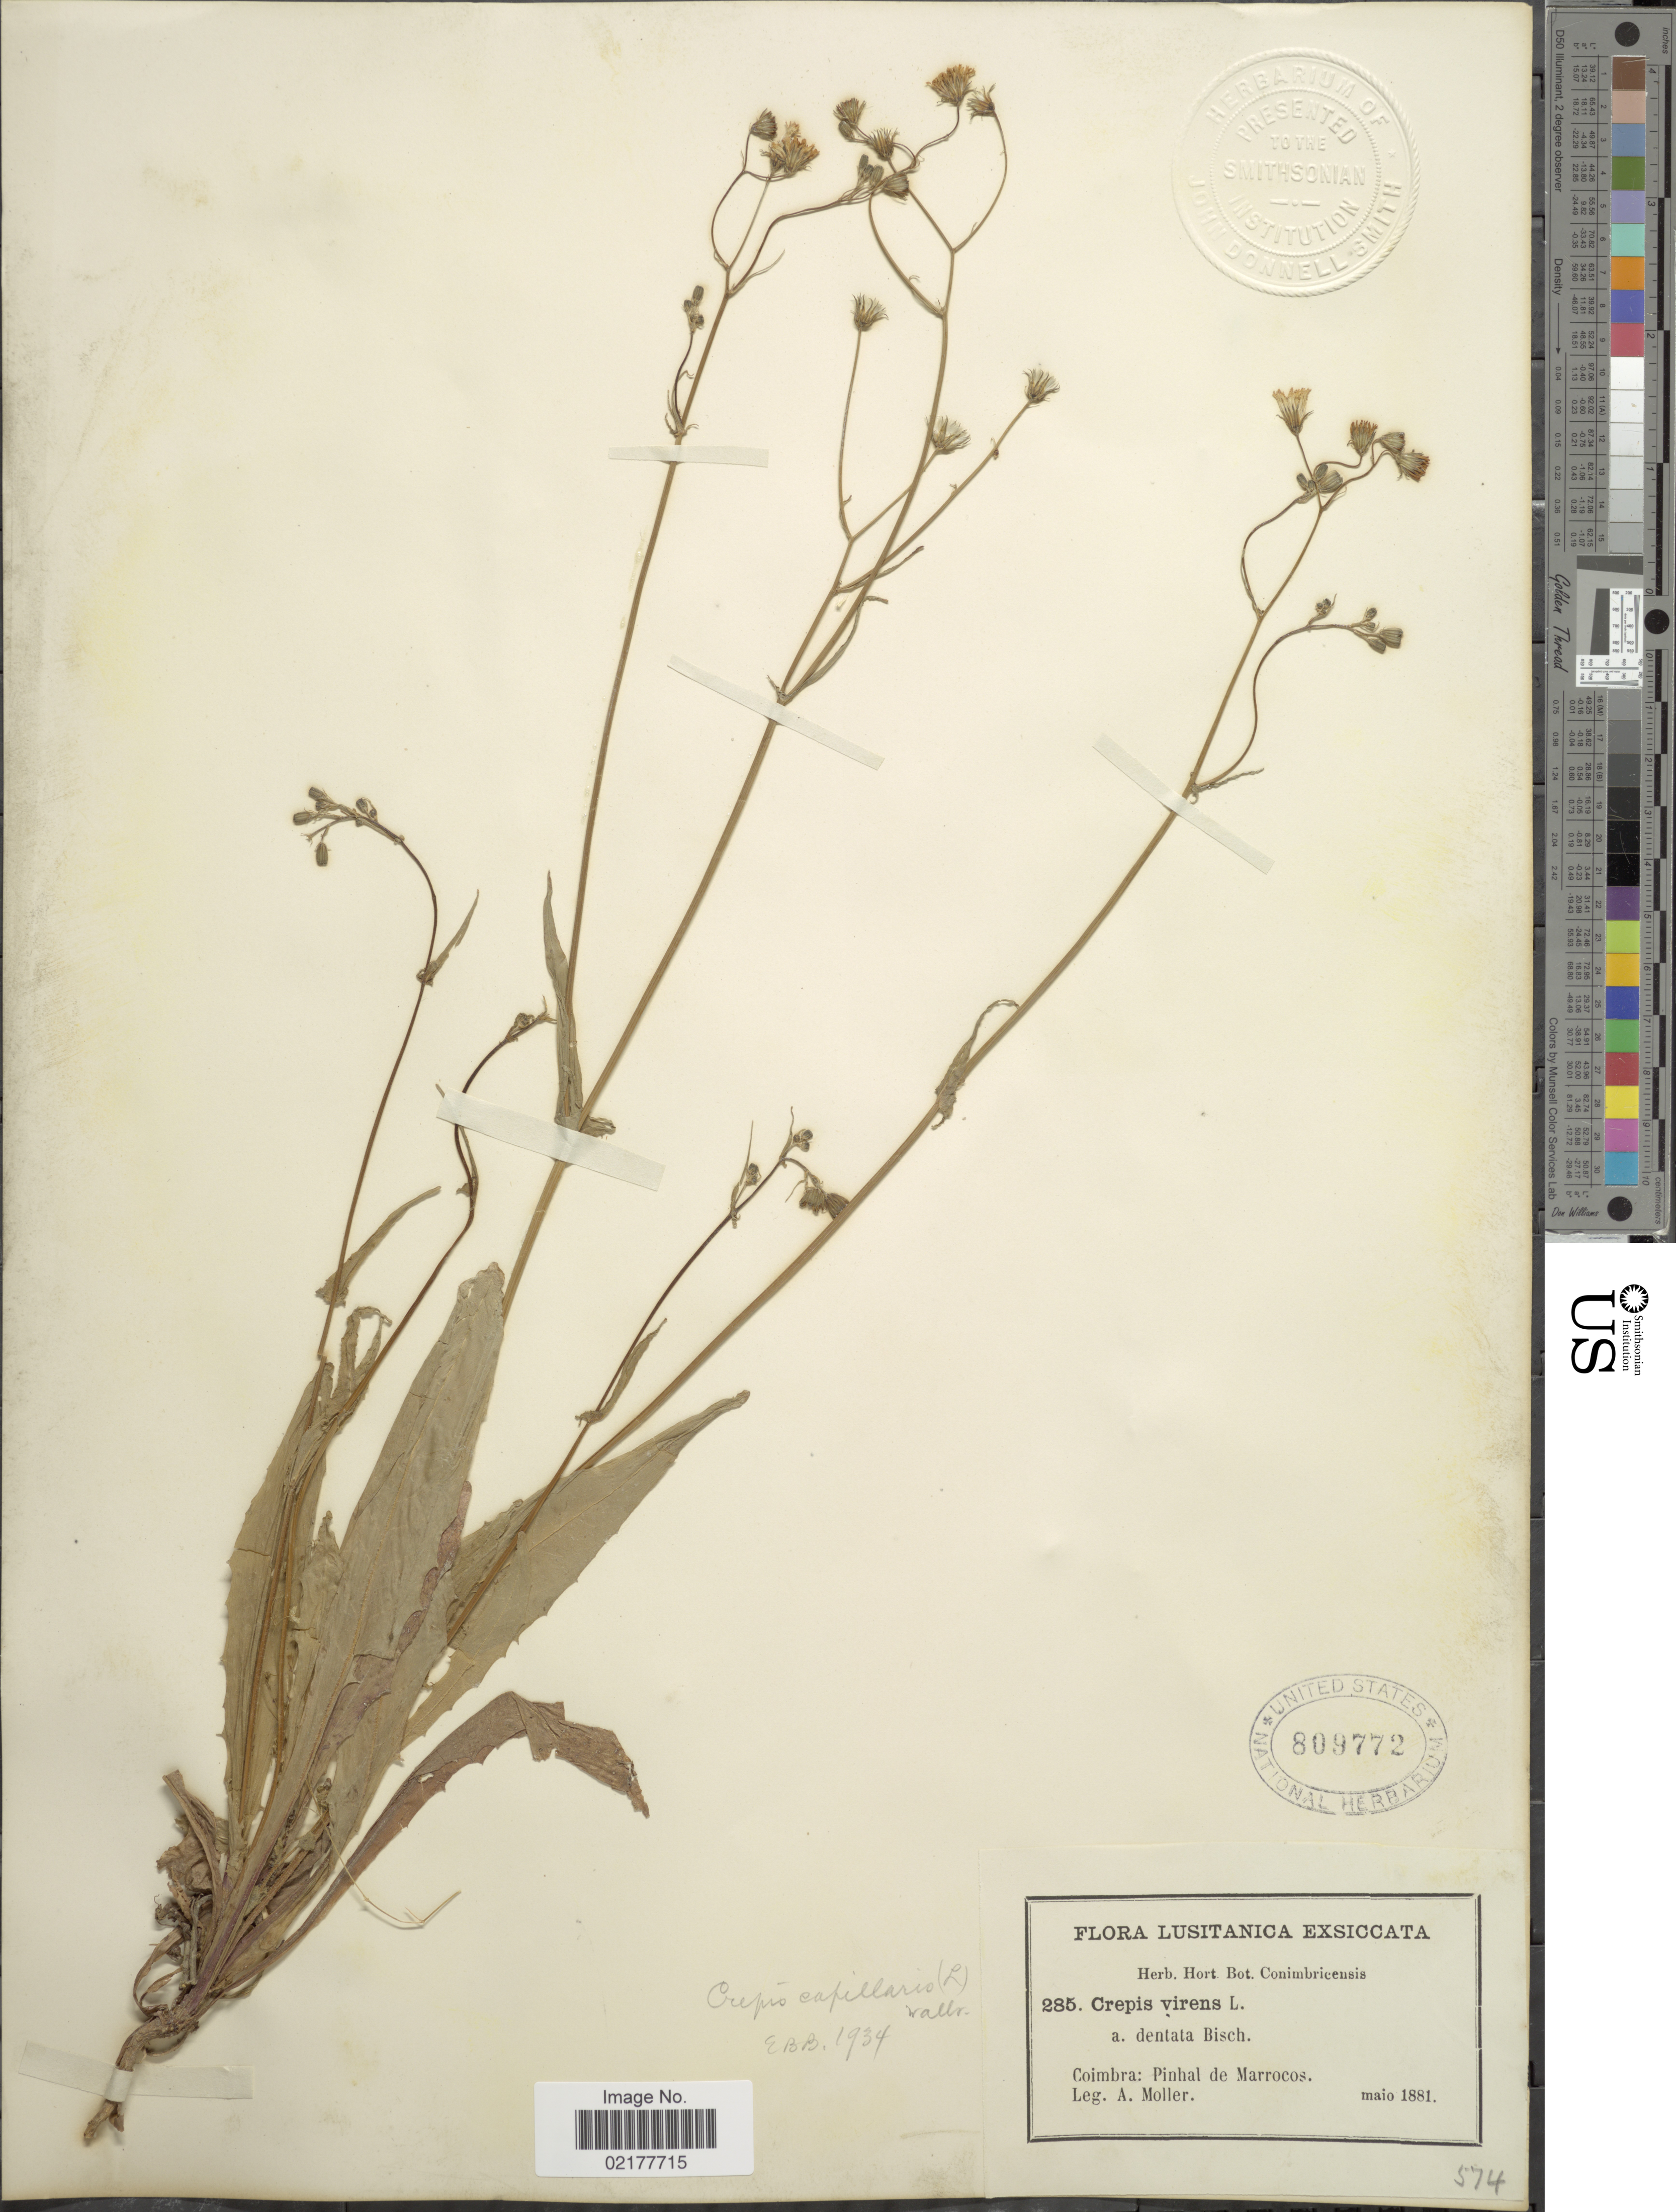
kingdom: Plantae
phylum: Tracheophyta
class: Magnoliopsida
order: Asterales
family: Asteraceae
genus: Crepis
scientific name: Crepis capillaris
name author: (L.) Wallr.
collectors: A. Moller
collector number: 285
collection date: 1881-05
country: Portugal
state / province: Coimbra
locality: Lusitanica. Pinhal de Marrocos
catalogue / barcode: US 809772